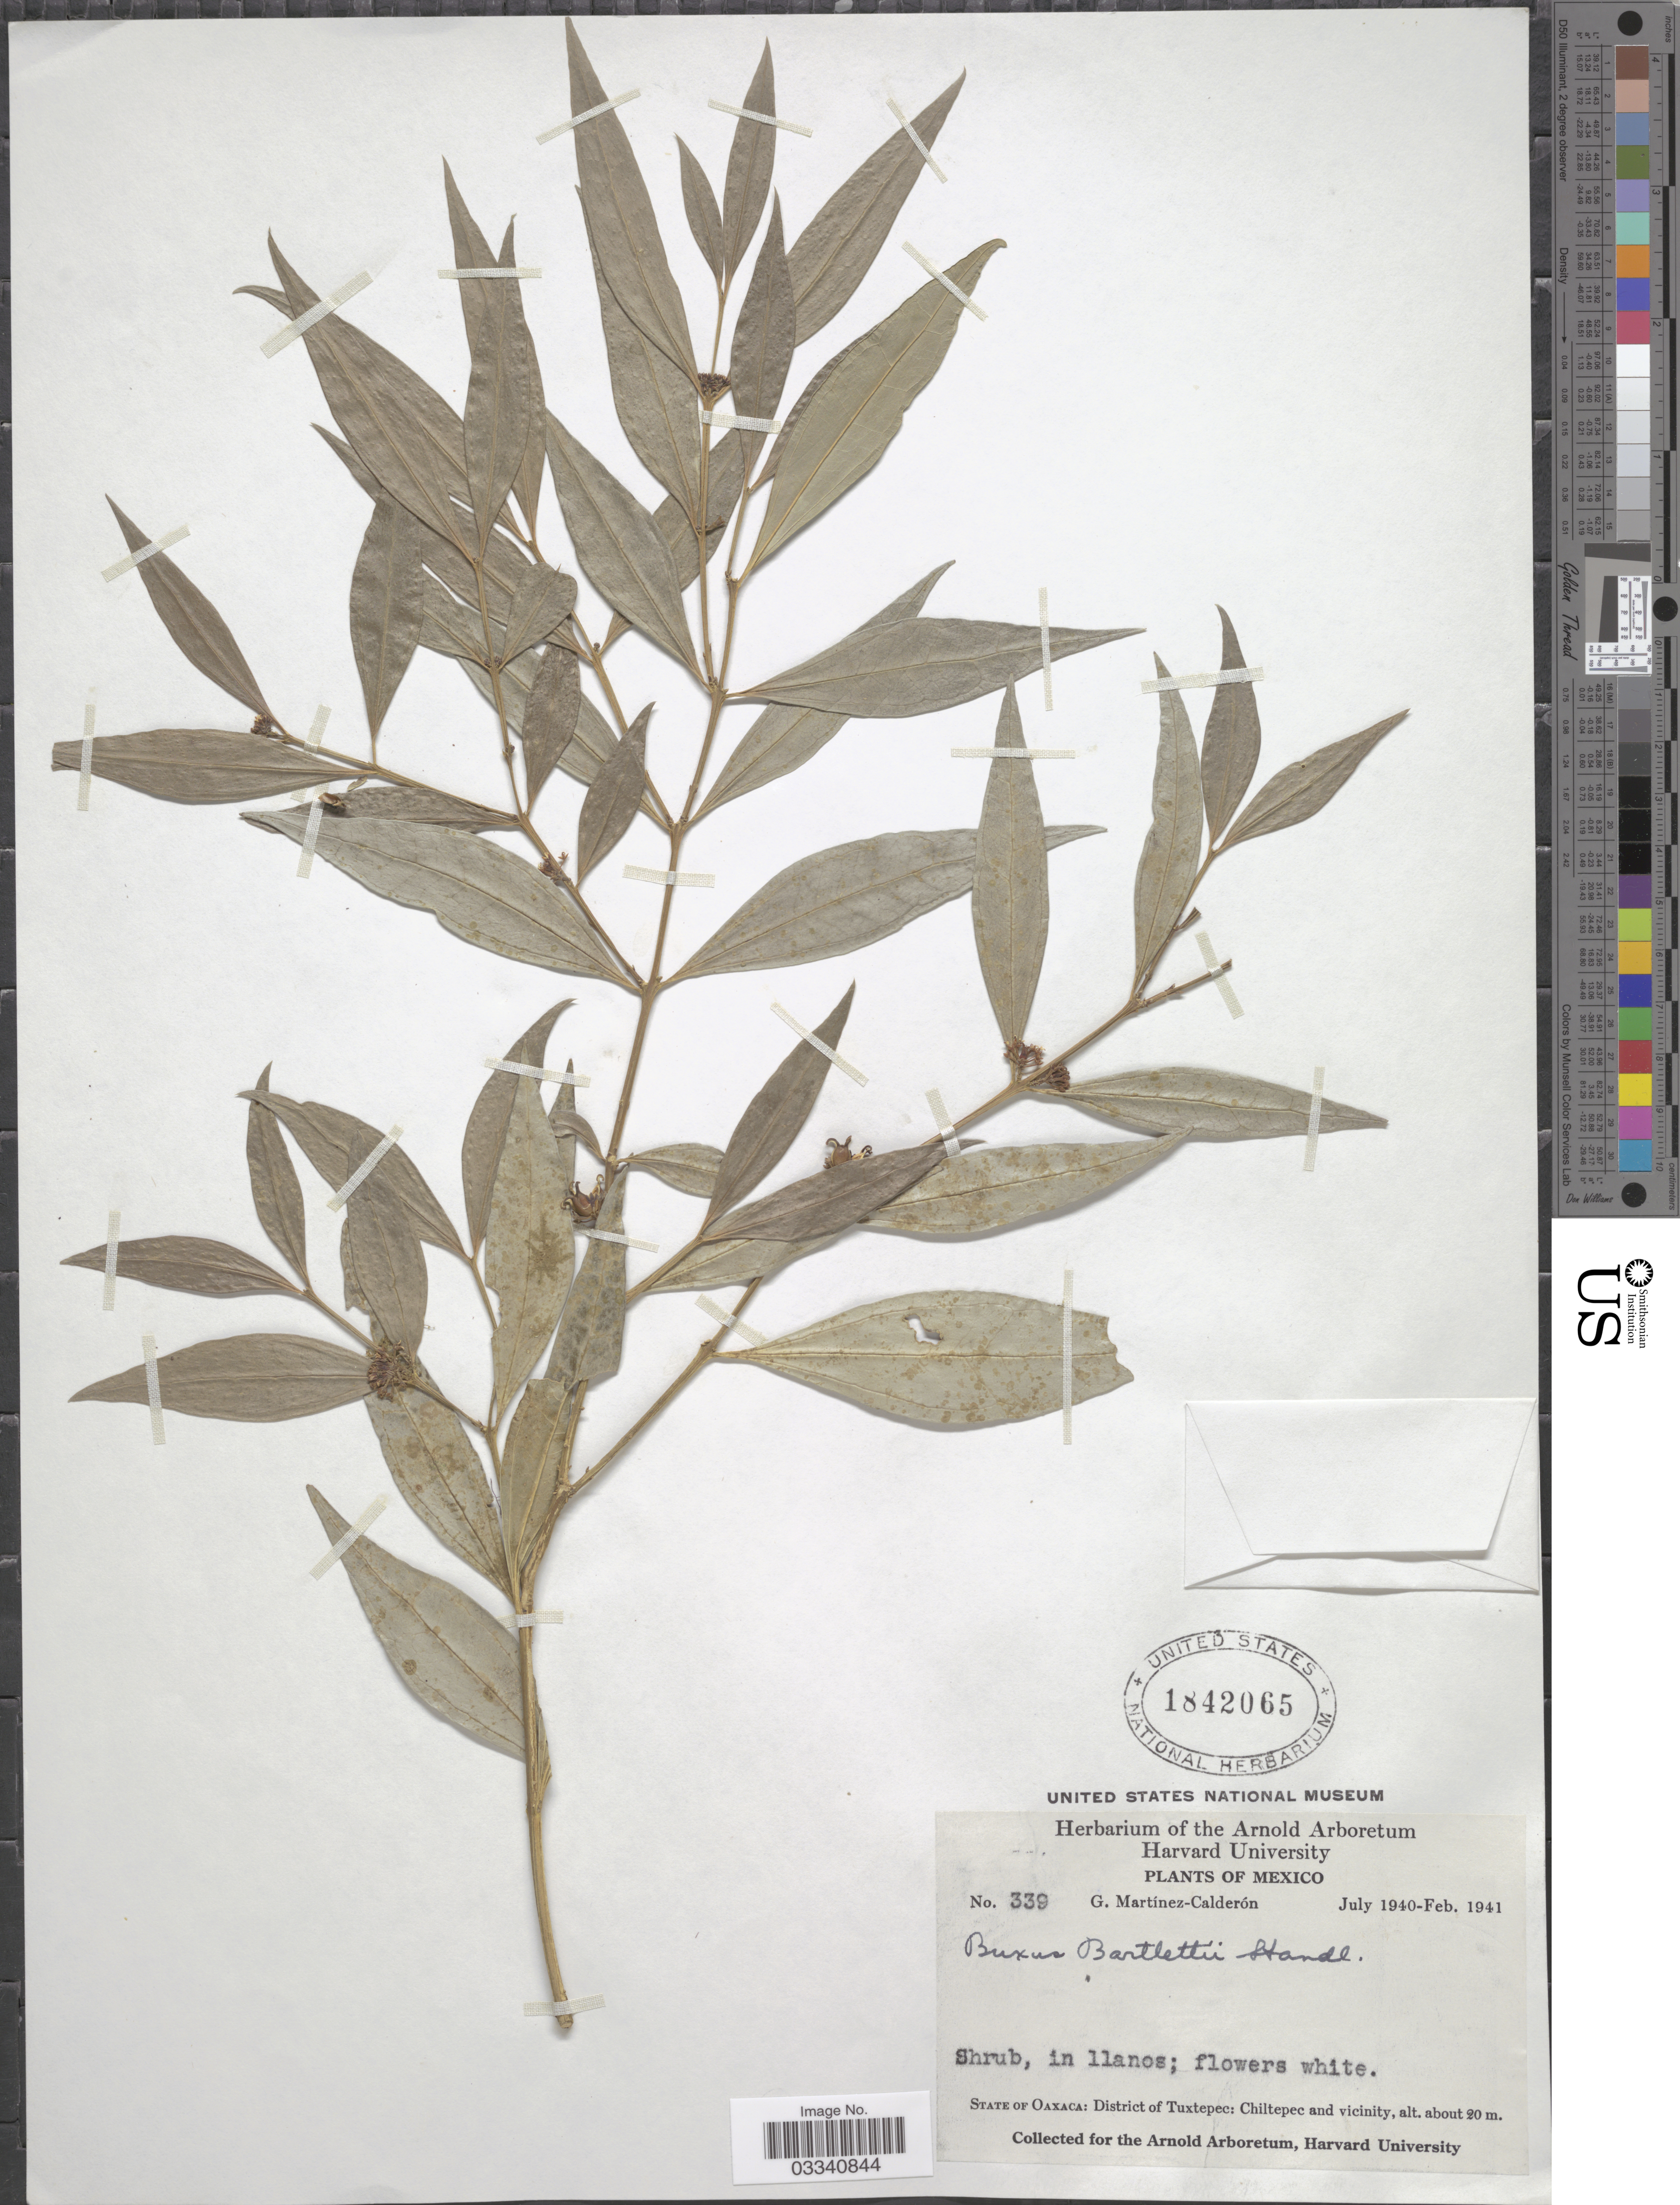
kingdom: Plantae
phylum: Tracheophyta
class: Magnoliopsida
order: Buxales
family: Buxaceae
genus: Buxus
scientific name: Buxus bartlettii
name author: Standl.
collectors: G. Martínez Calderón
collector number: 339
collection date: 1940-07/1941-02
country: Mexico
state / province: Oaxaca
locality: District of Tuxtepec: Chilltepec and vicinity.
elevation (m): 20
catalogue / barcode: US 1842065